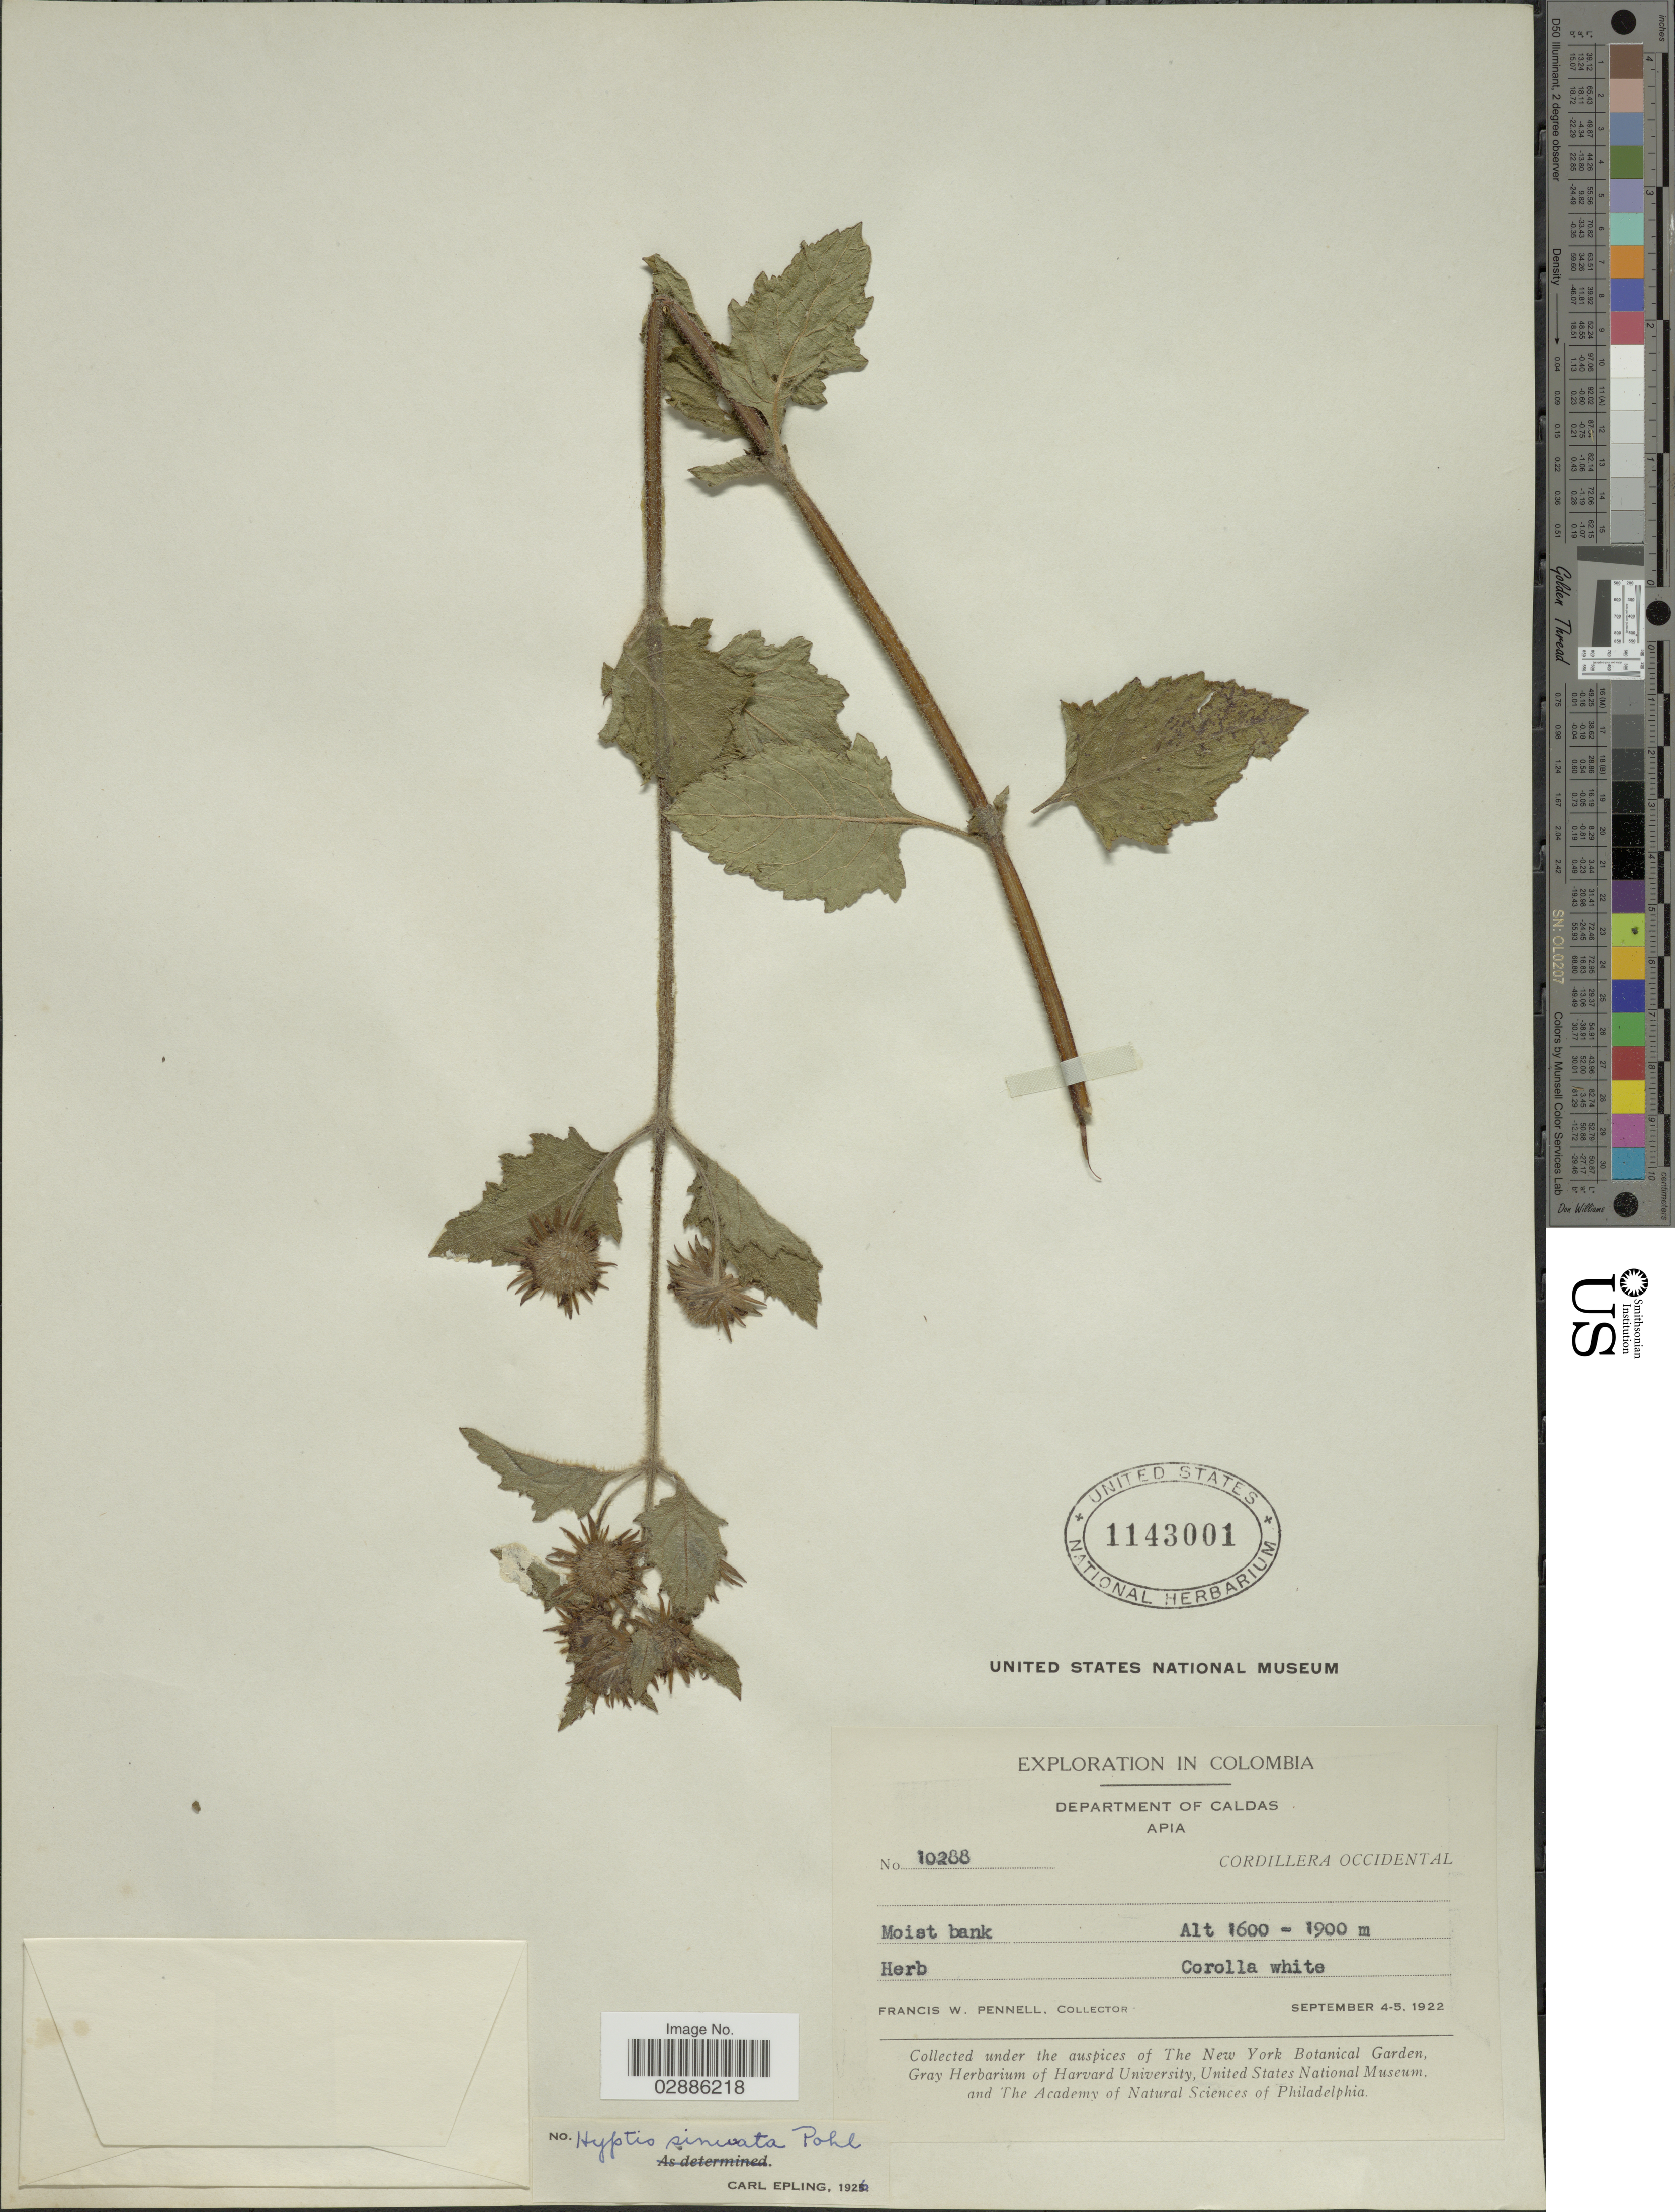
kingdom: Plantae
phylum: Tracheophyta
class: Magnoliopsida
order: Lamiales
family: Lamiaceae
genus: Hyptis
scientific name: Hyptis sinuata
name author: Pohl ex Benth.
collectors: F. W. Pennell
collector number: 10288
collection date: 1922-09-04/1922-09-05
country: Colombia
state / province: Caldas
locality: Department of Caldas, Apia, Cordillera Occidental.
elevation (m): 1600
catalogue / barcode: US 1143001